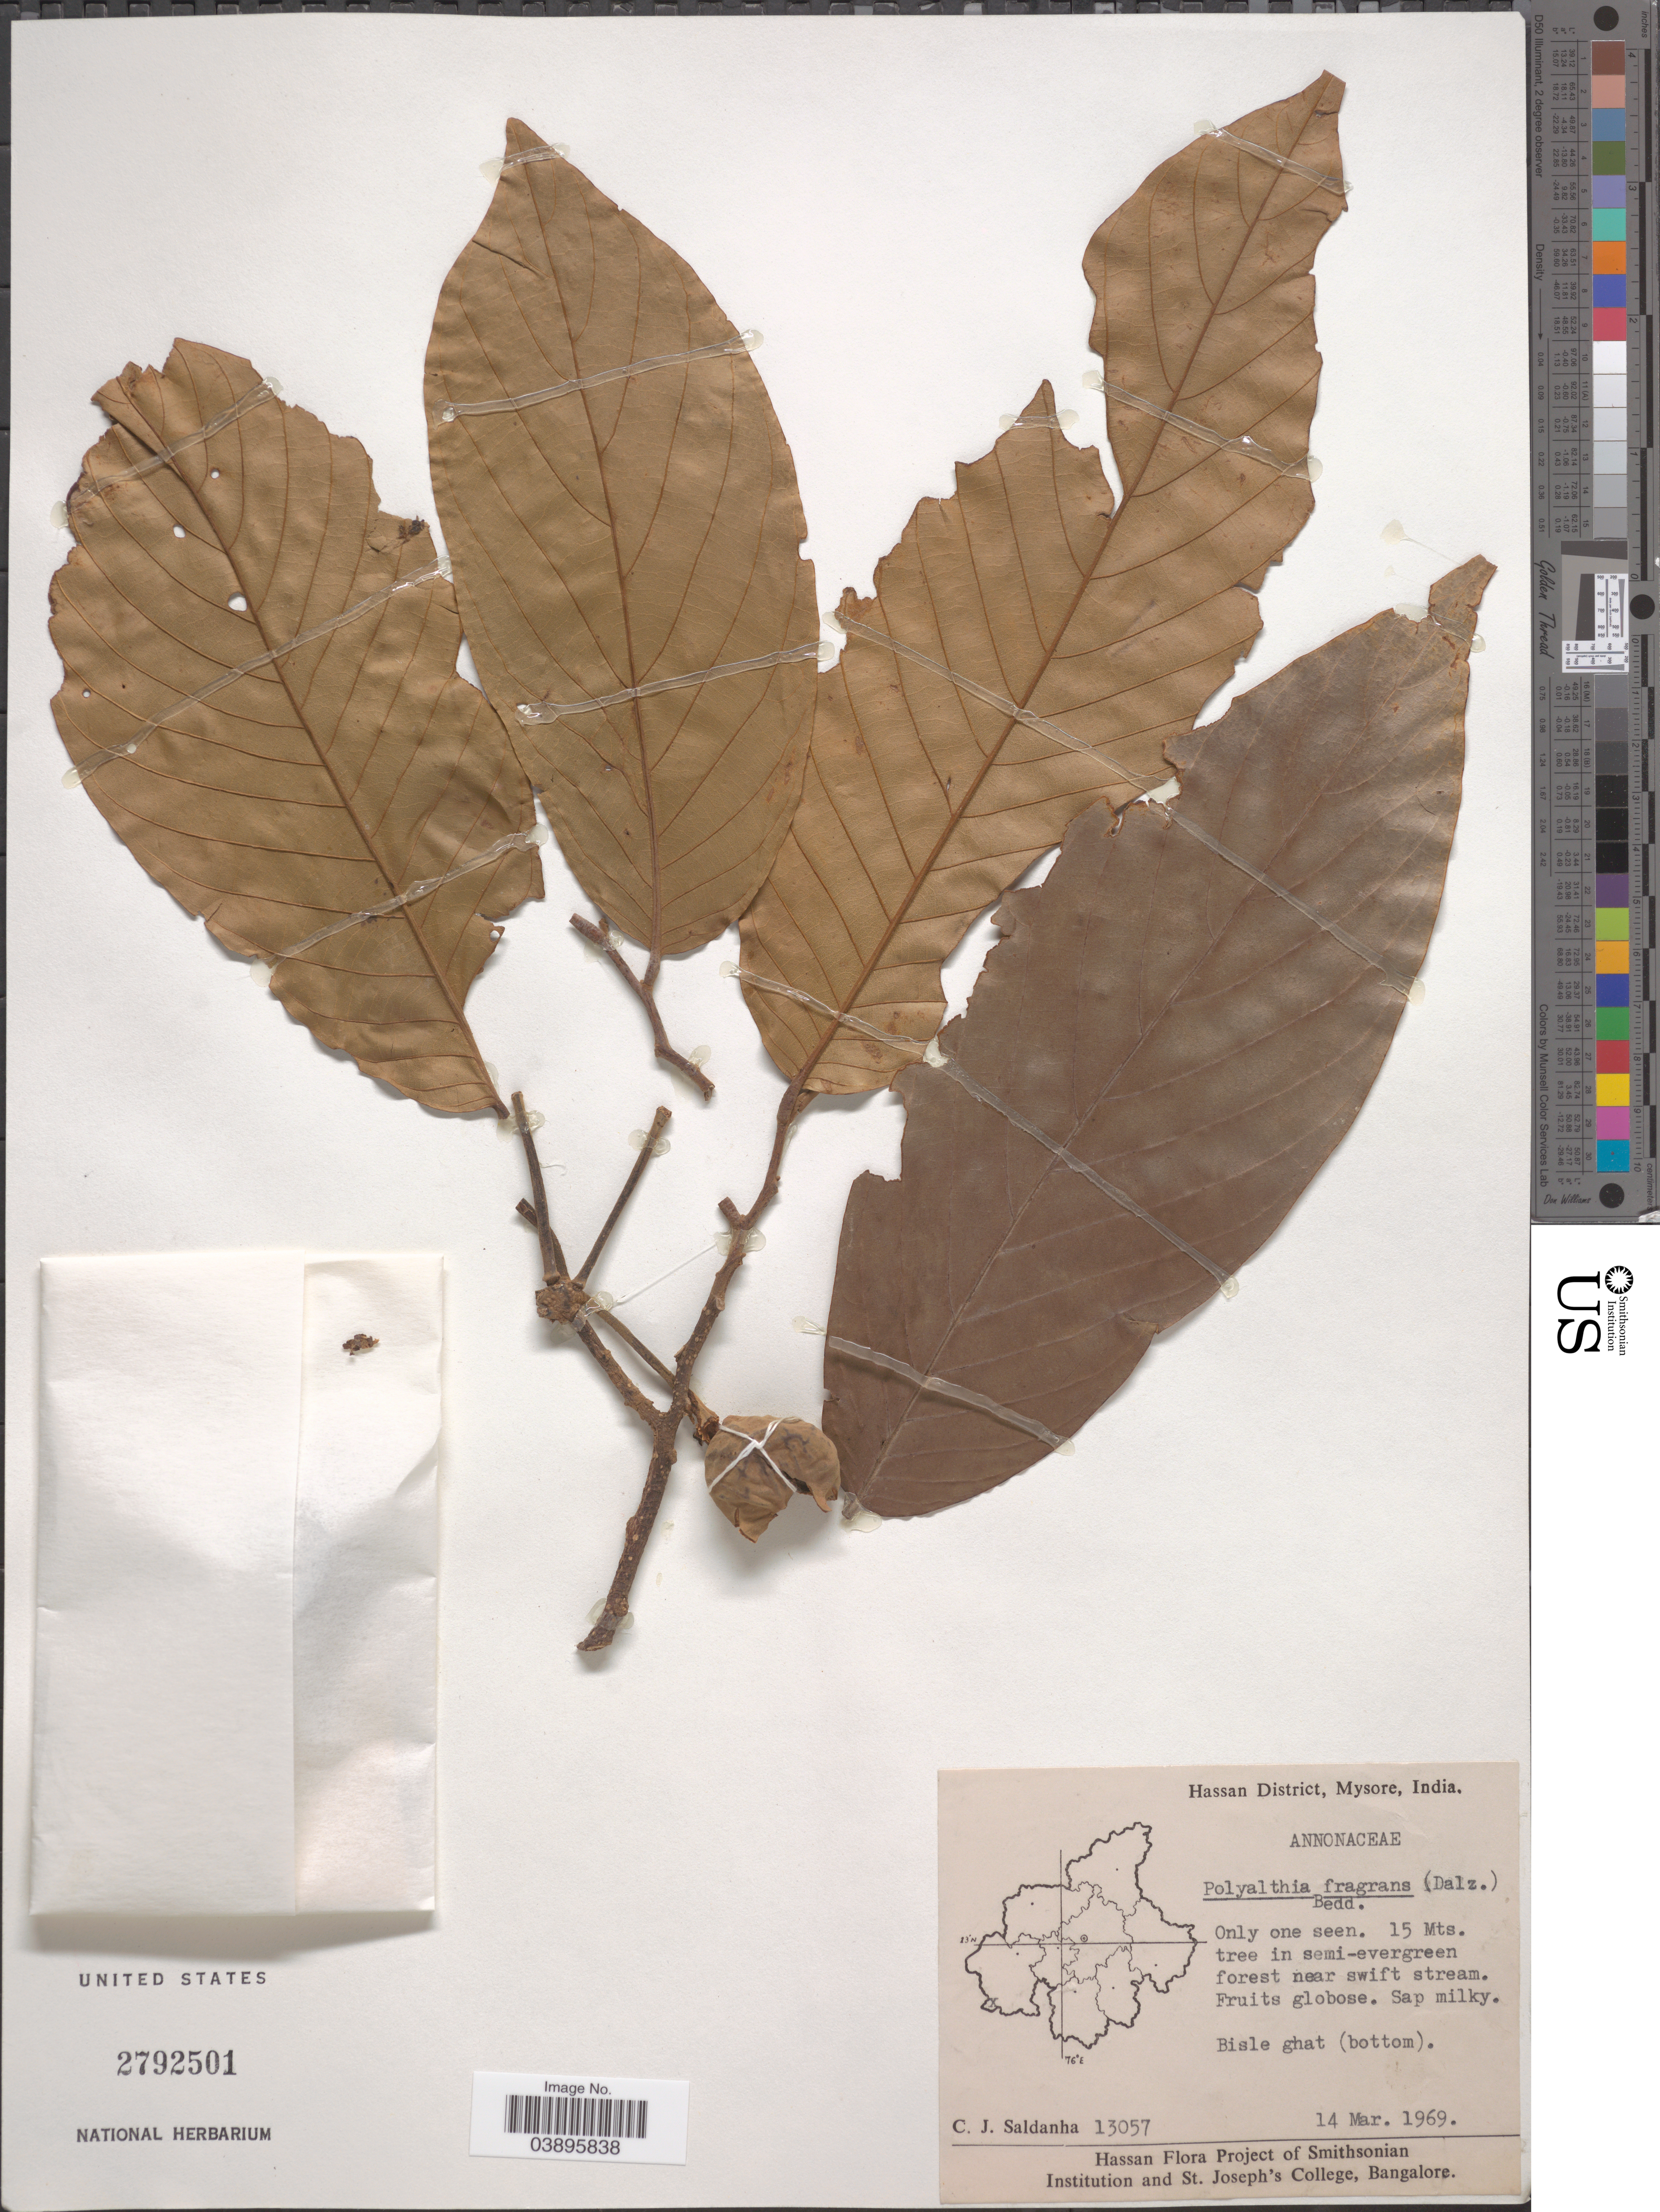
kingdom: Plantae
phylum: Tracheophyta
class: Magnoliopsida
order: Magnoliales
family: Annonaceae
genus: Polyalthia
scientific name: Polyalthia fragrans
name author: (Dalzell) Benth. & Hook. f.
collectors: C. J. Saldanha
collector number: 13057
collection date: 1969-03-14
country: India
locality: Hassan District, Mysore. Bisle ghat (bottom).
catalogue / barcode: US 2792501